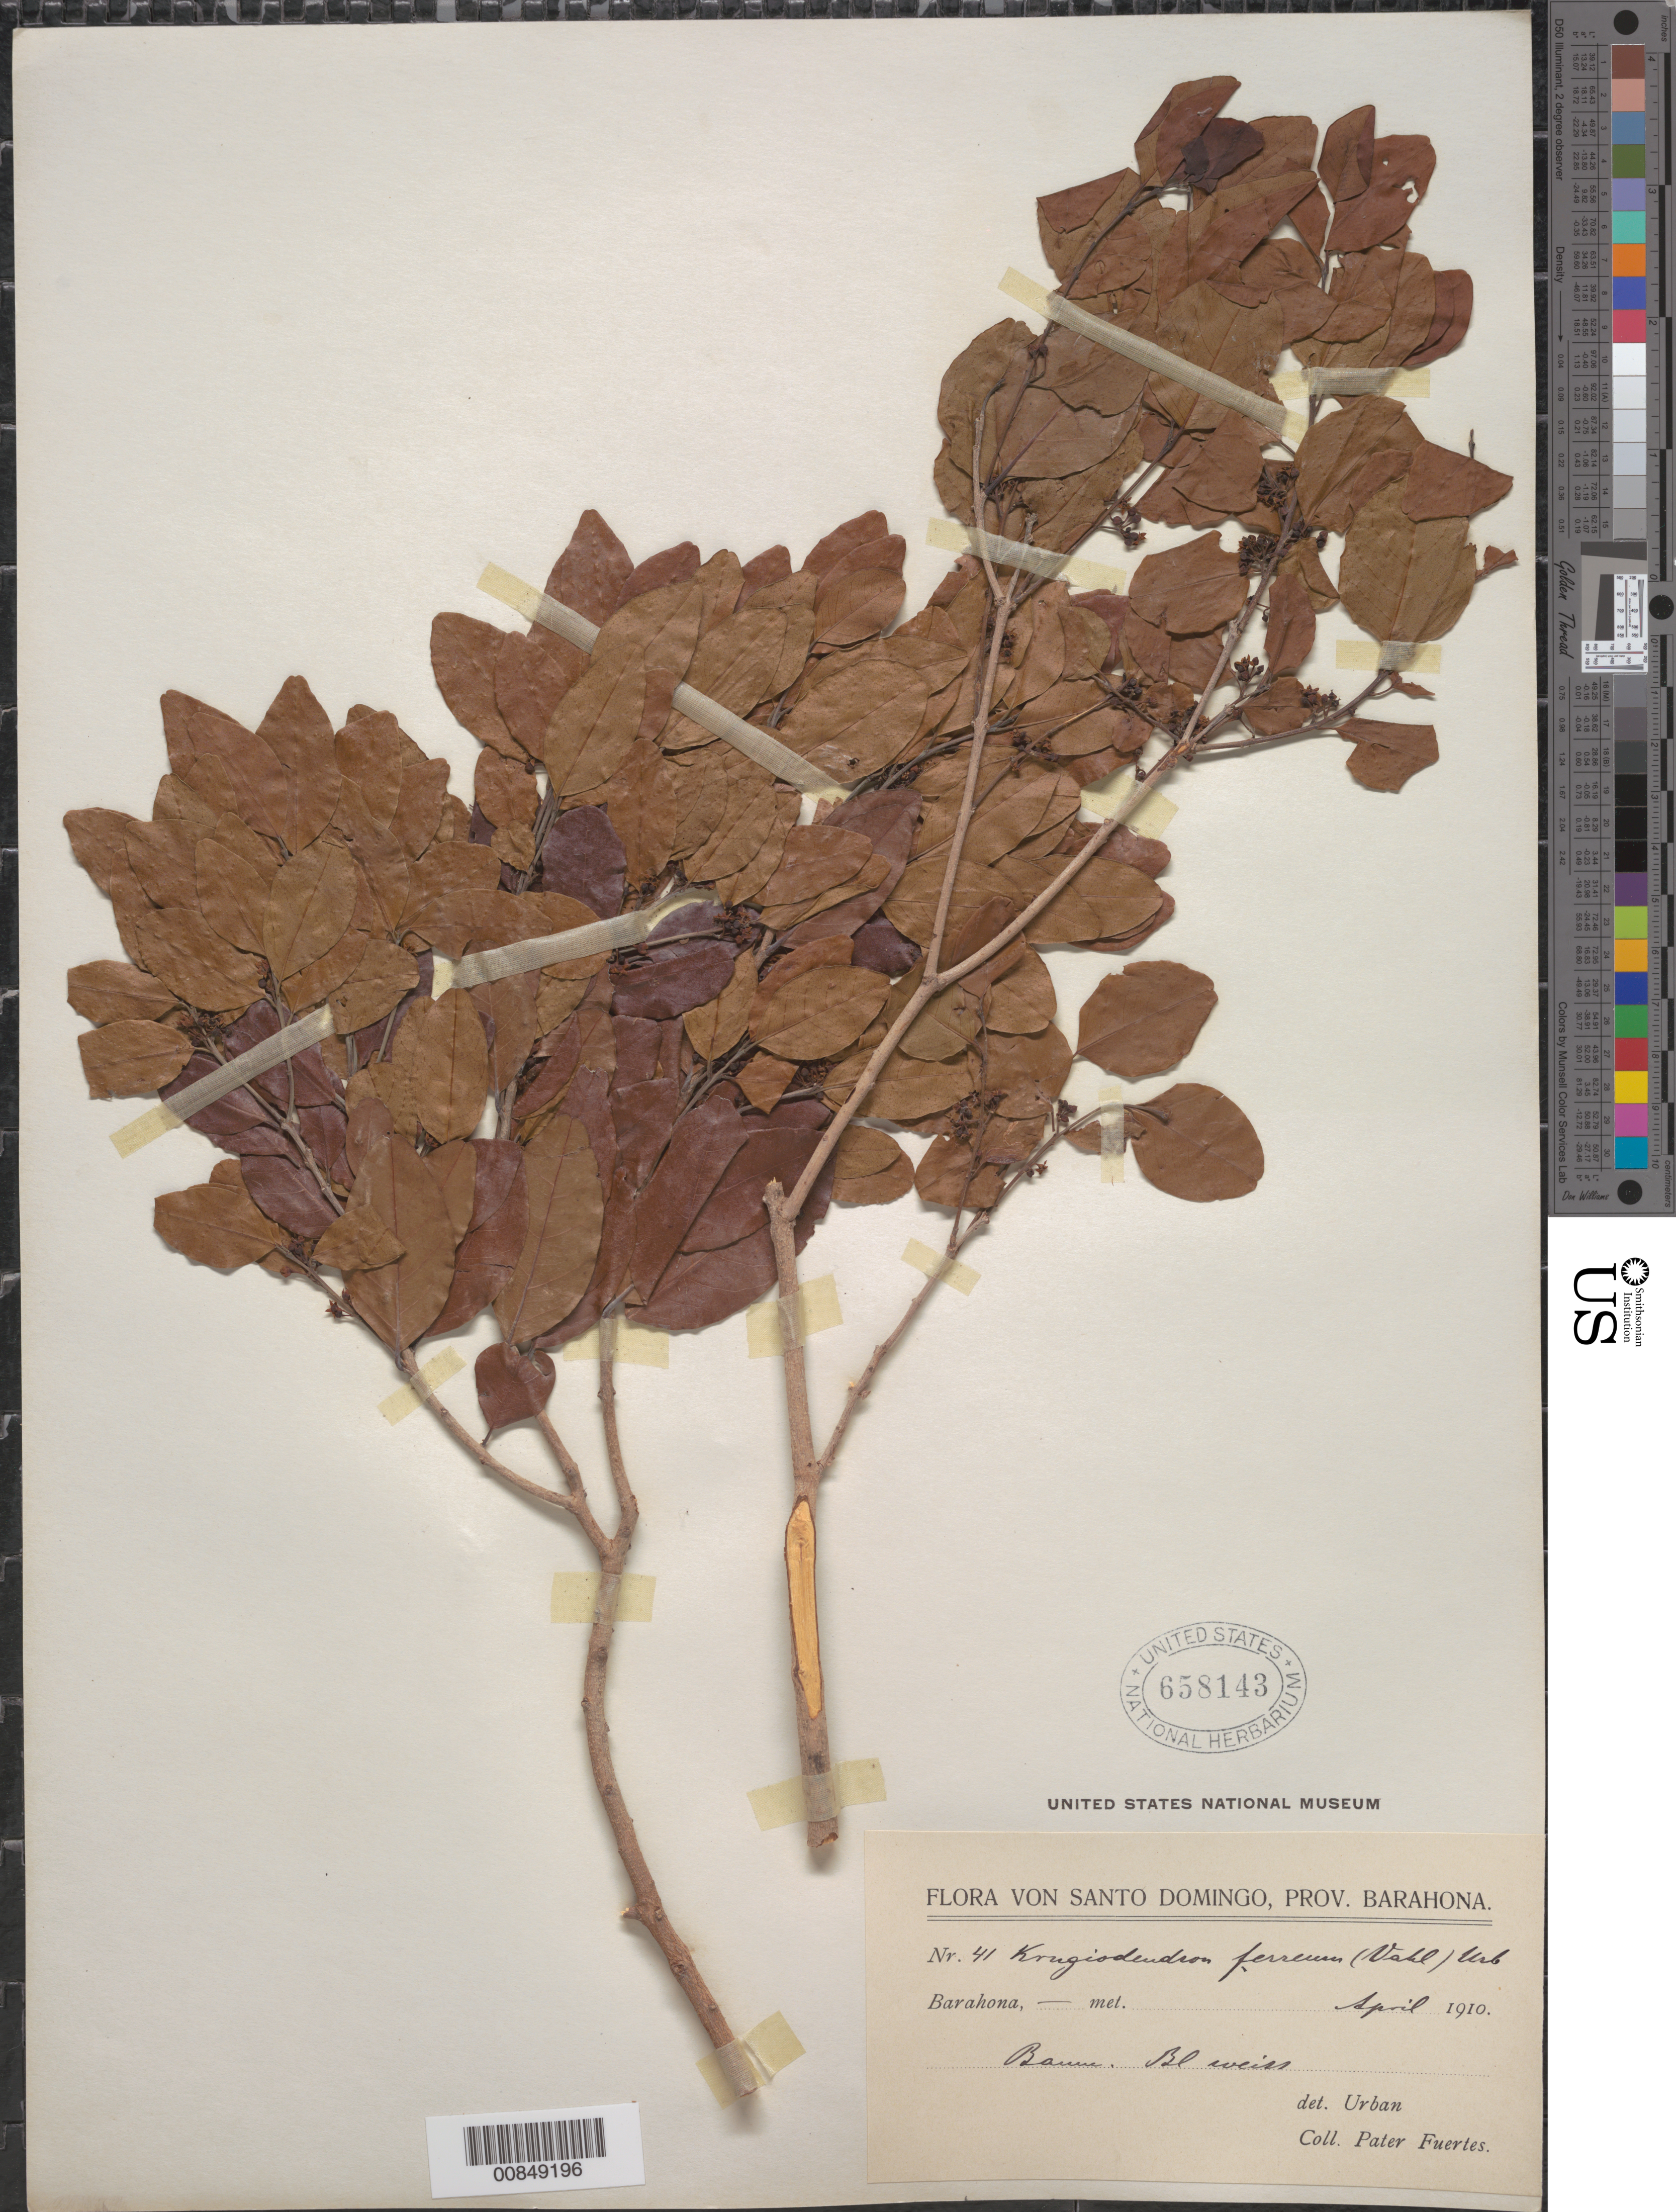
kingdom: Plantae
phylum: Tracheophyta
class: Magnoliopsida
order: Rosales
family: Rhamnaceae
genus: Krugiodendron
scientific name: Krugiodendron ferreum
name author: (Vahl) Urb.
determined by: Urban, Ignatz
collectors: M. D. Fuertes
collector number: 41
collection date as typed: Apr 1910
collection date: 1910-04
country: Dominican Republic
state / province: Barahona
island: Hispaniola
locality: "Banne"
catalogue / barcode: US 658143